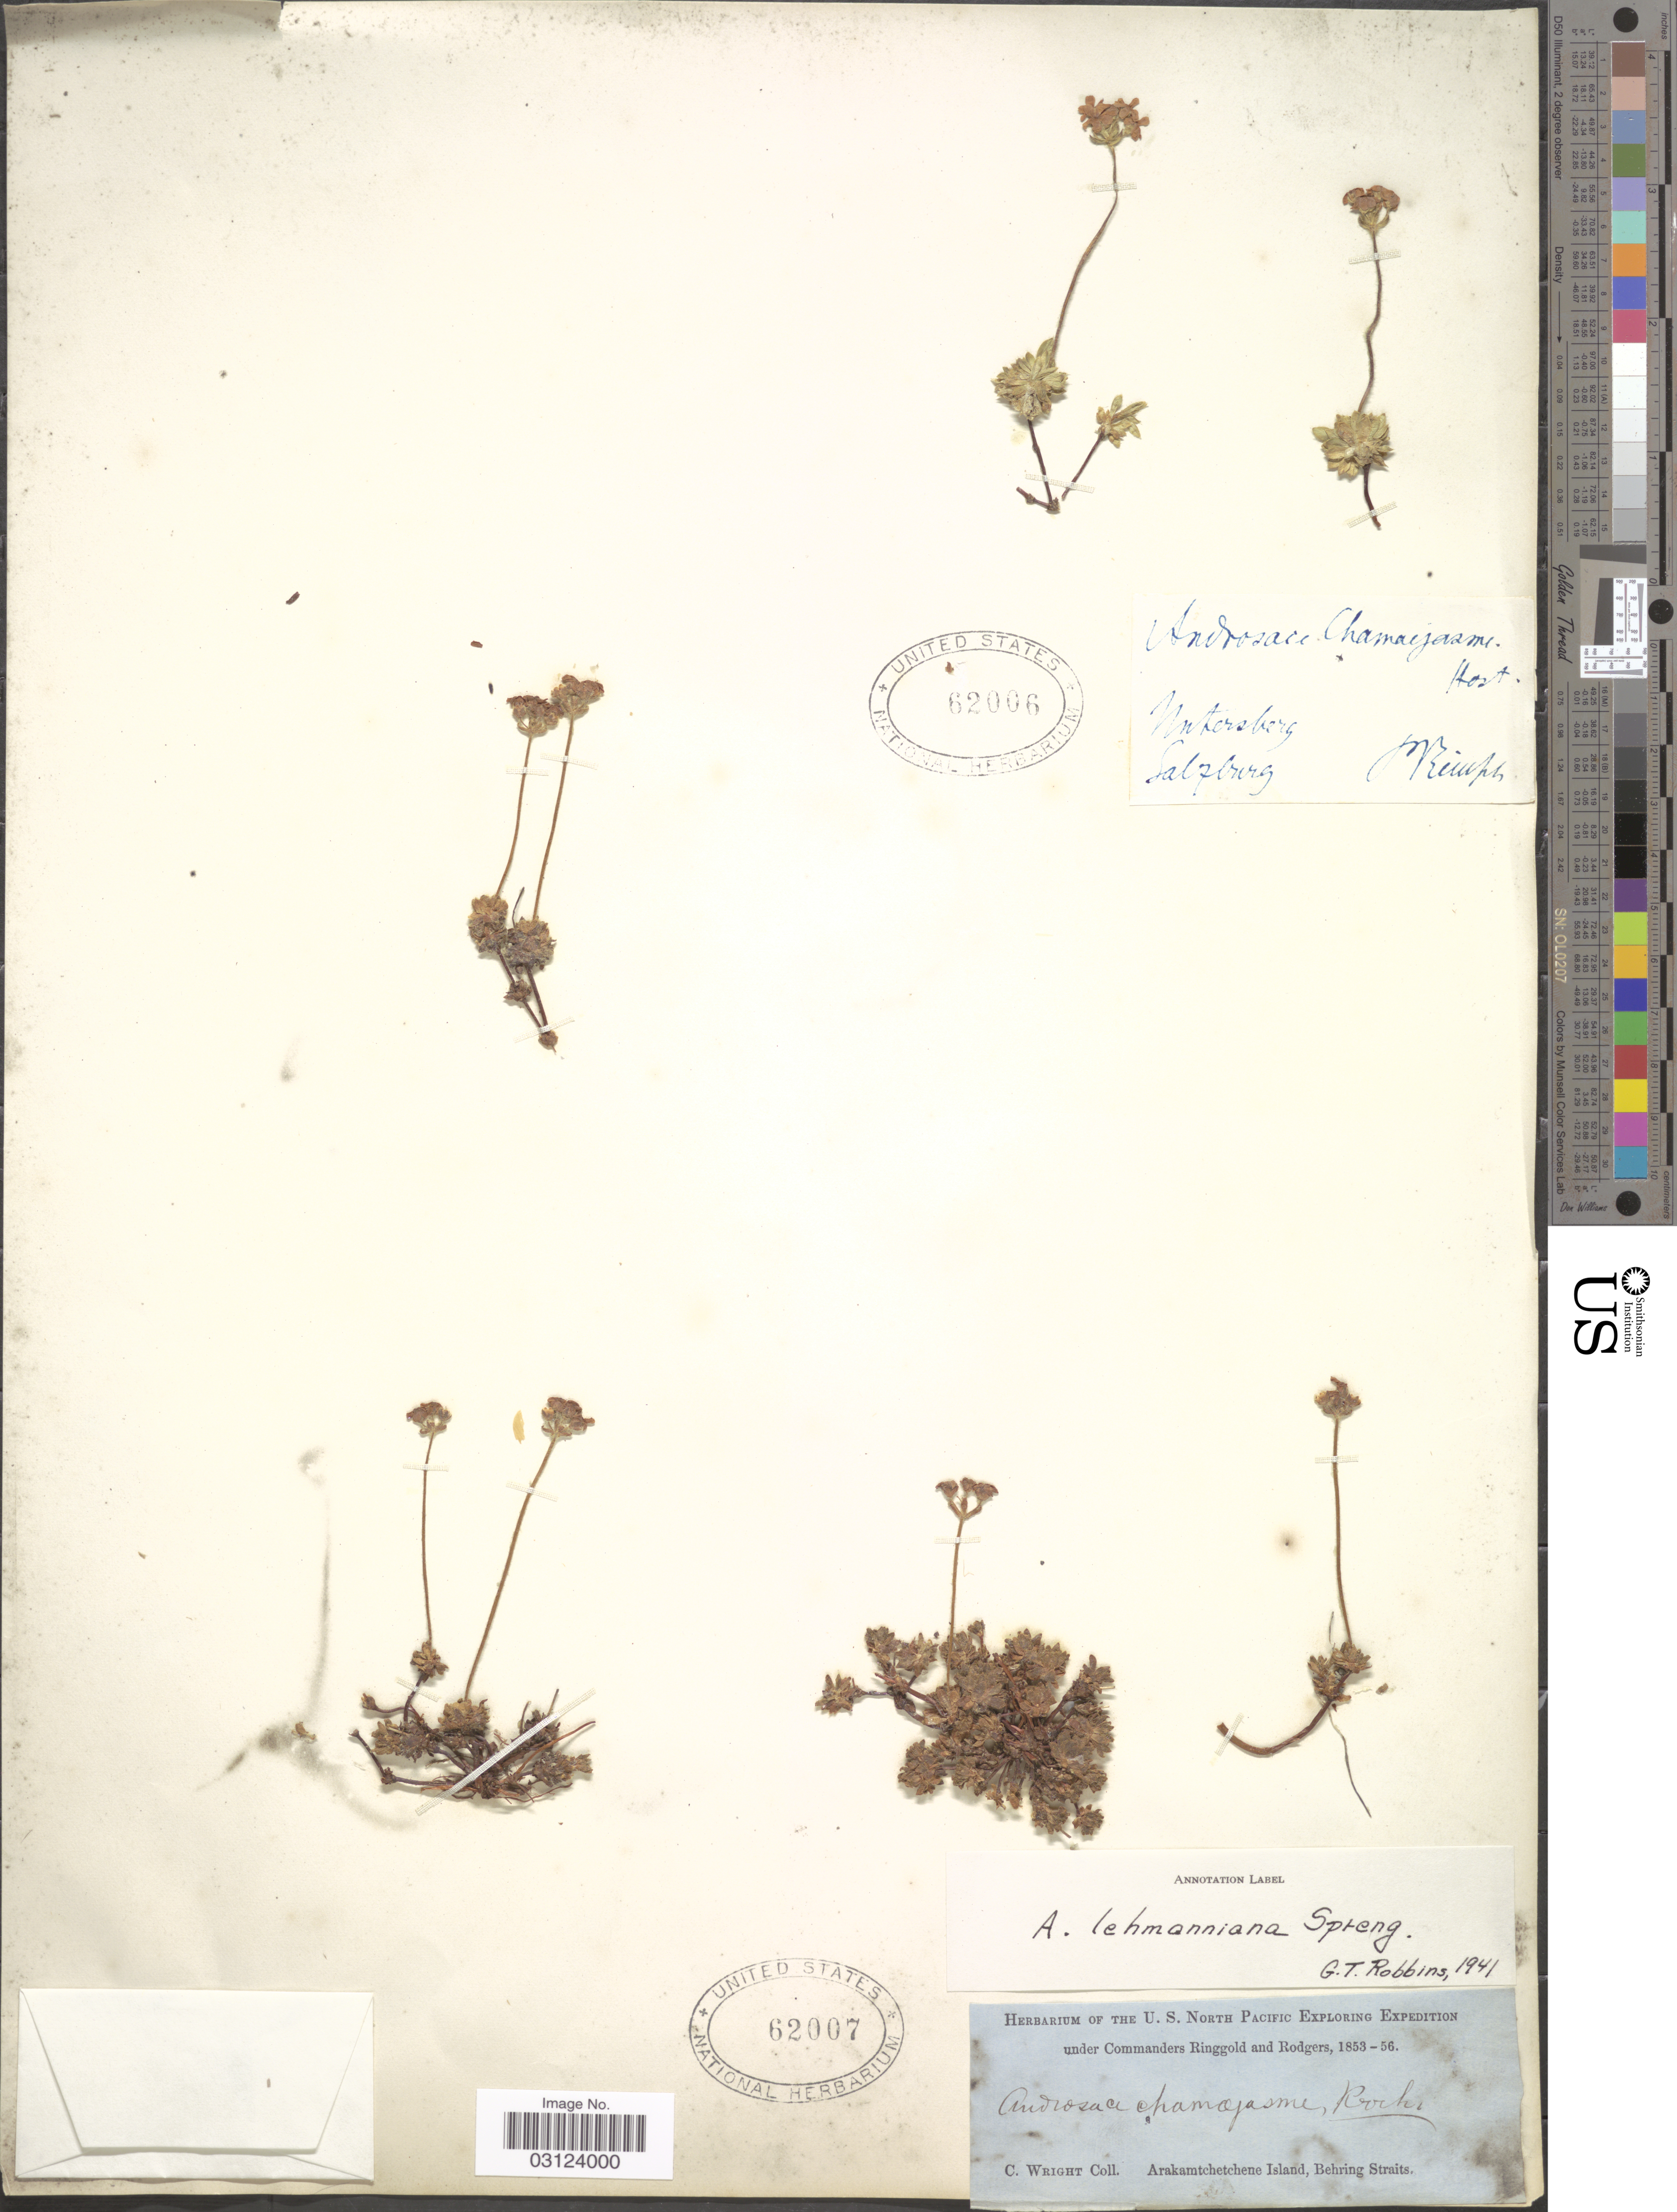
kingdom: Plantae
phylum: Tracheophyta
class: Magnoliopsida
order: Ericales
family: Primulaceae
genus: Androsace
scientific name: Androsace lehmannii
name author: Wall. ex Duby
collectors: C. Wright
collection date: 1853/1856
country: Russian Federation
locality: Arakamtchetchene Island, Behring Straits.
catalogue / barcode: US 62007